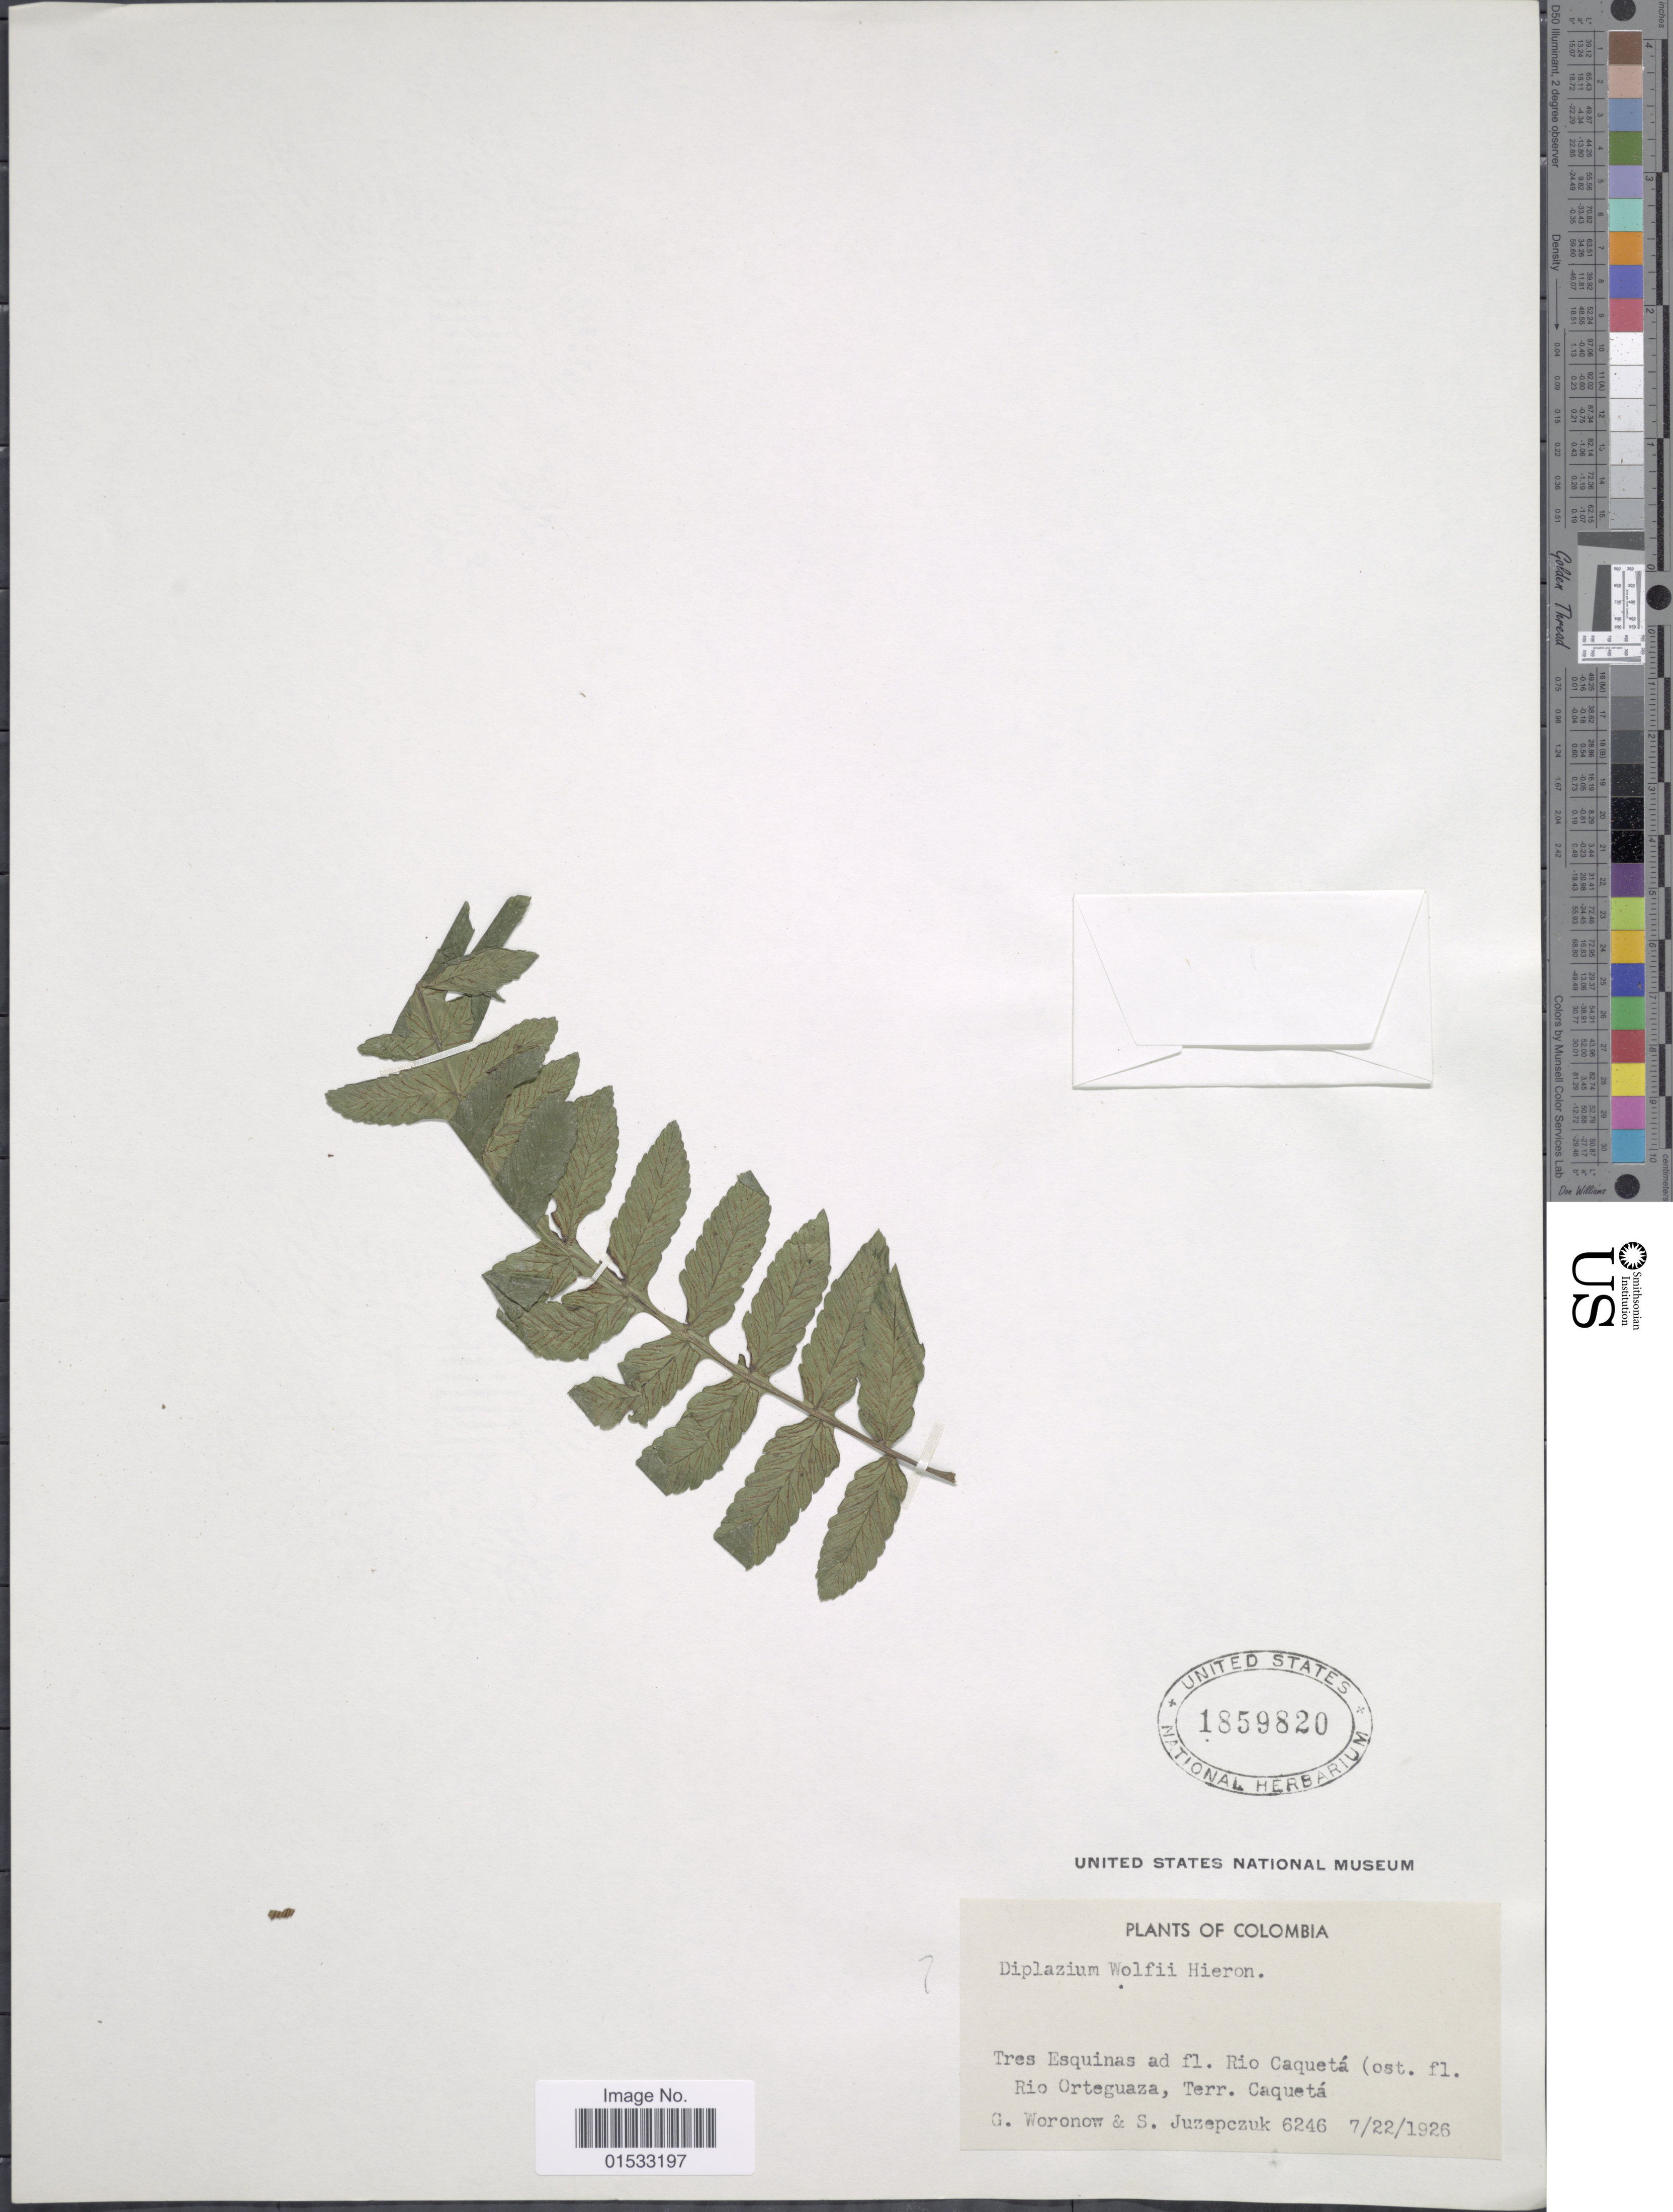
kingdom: Plantae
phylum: Tracheophyta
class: Polypodiopsida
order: Polypodiales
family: Athyriaceae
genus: Diplazium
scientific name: Diplazium wolfii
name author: Hieron.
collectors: G. Woronow & S. Juzepezuk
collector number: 6246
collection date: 1926-07-22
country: Colombia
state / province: Caquetá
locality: Tres Esquinas ad fl. (ost. fl. Río Caquetá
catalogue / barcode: US 1859820